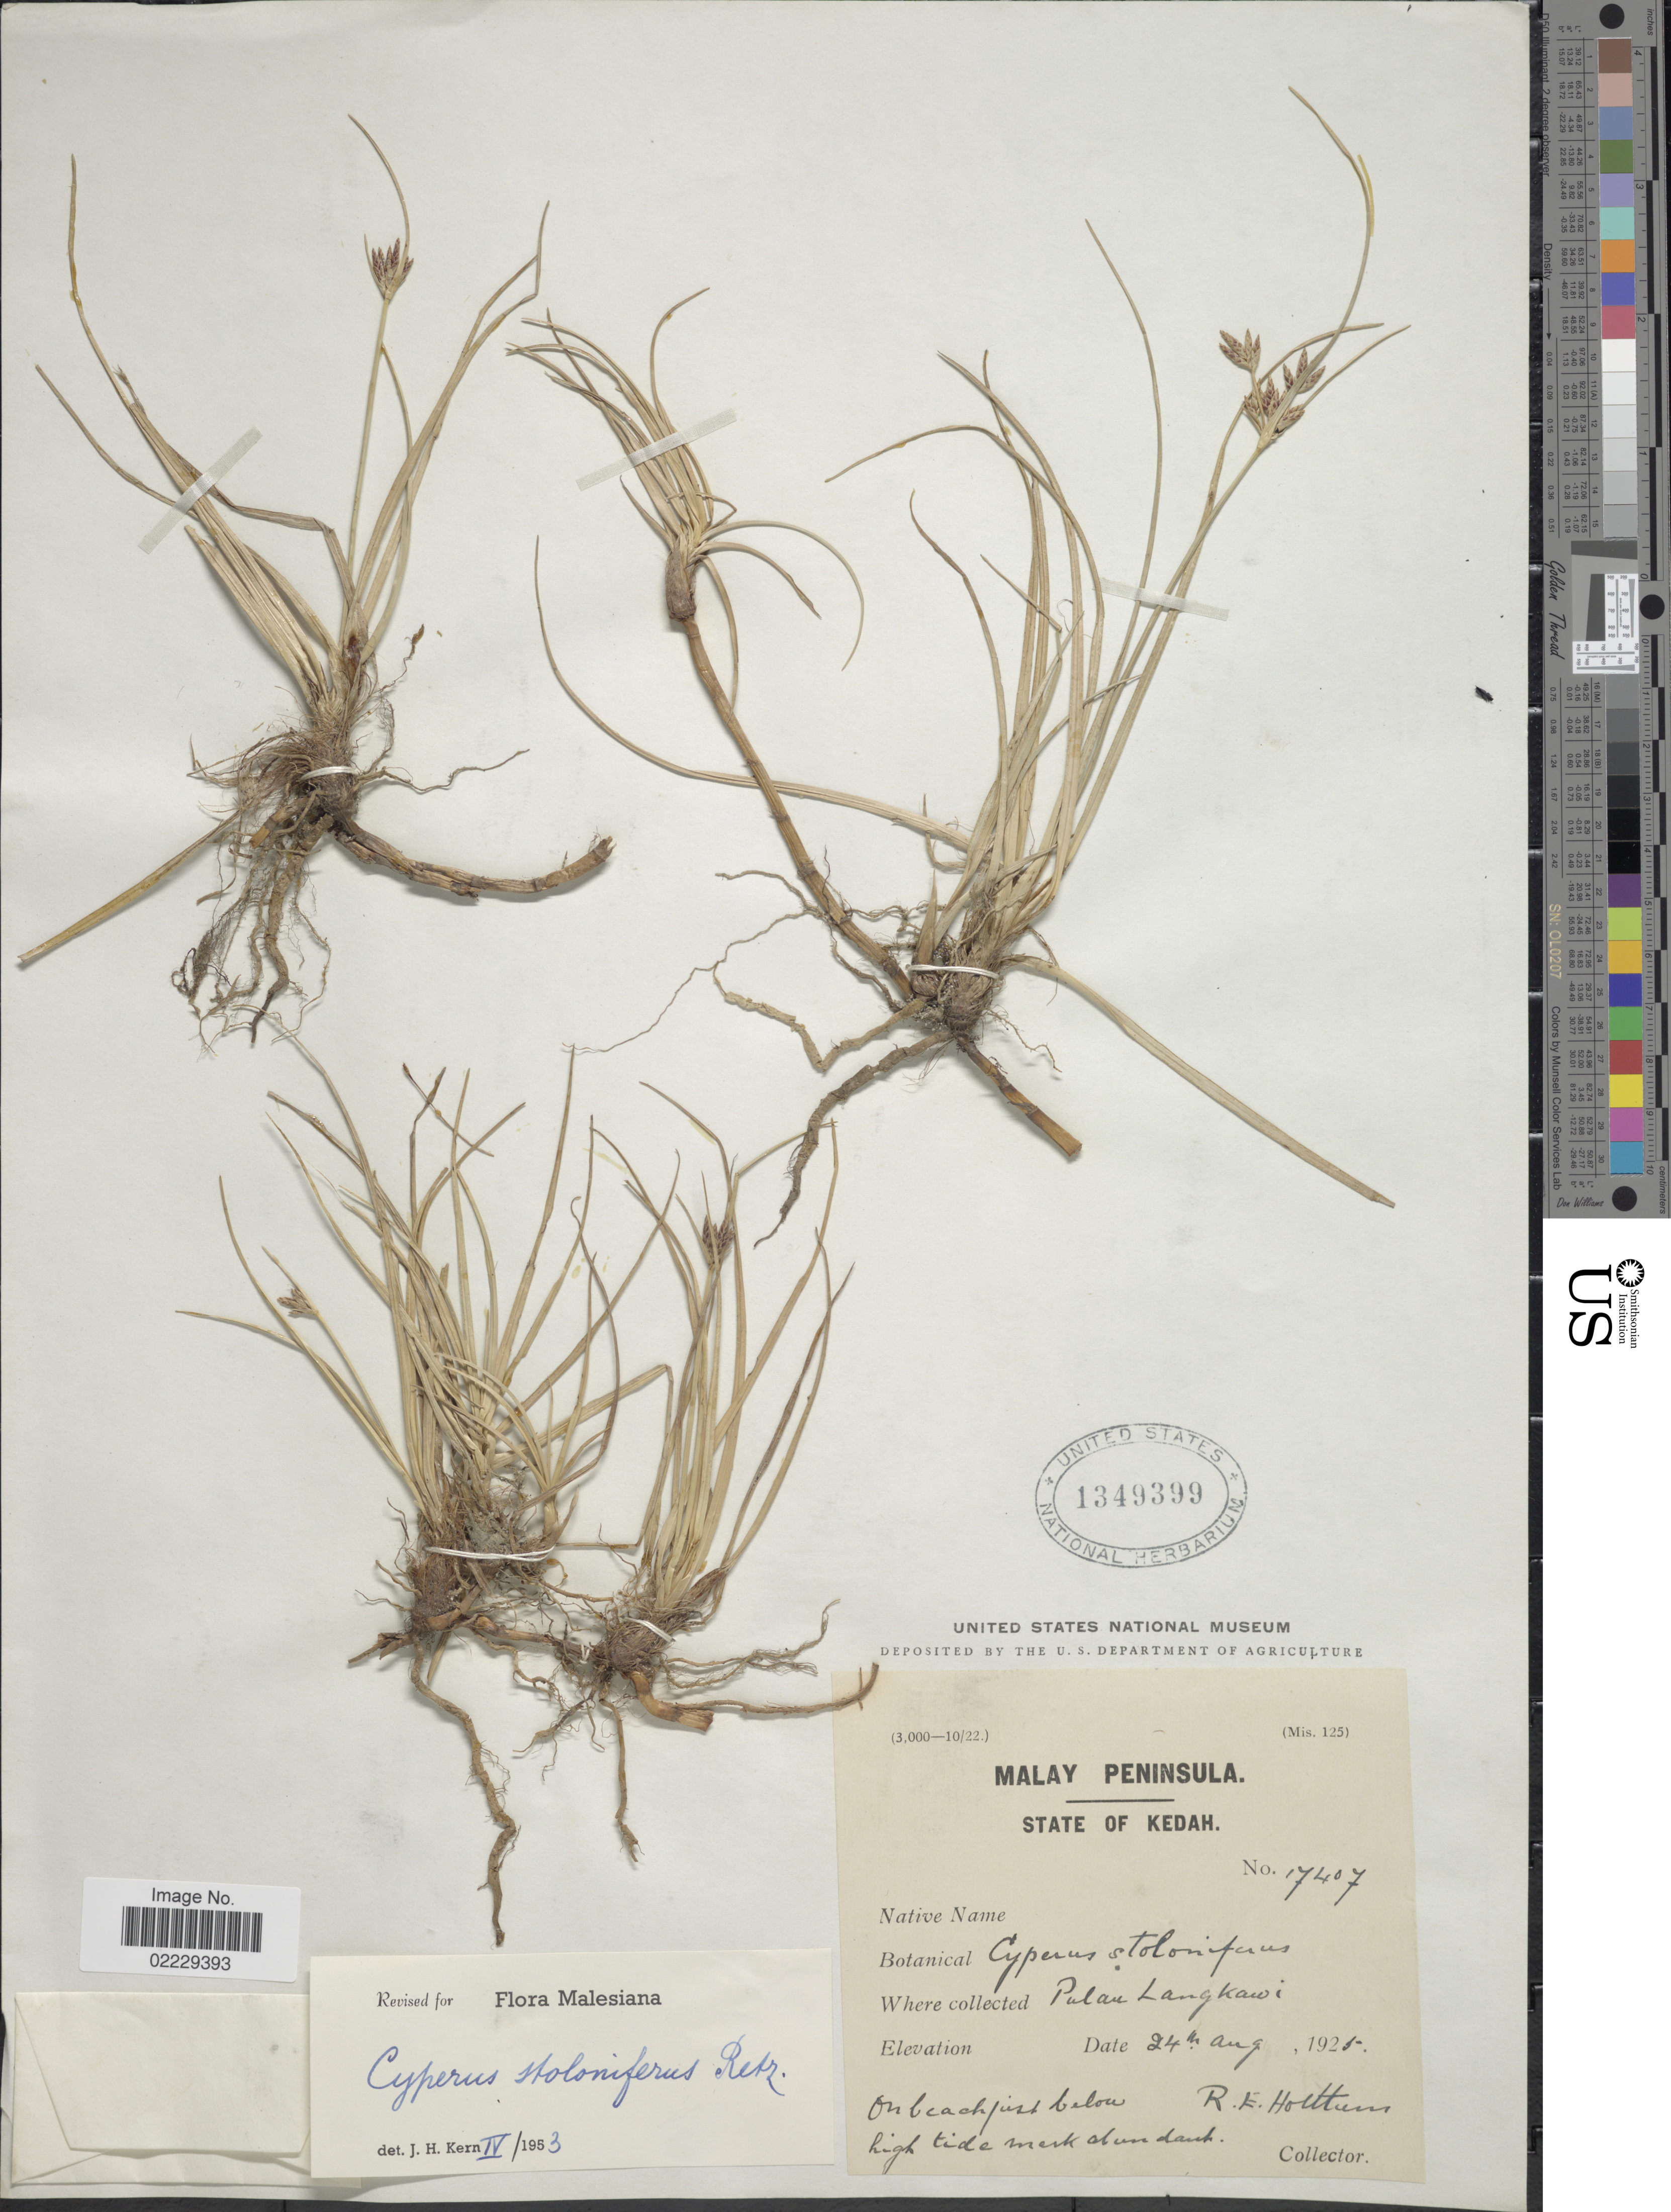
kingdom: Plantae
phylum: Tracheophyta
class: Liliopsida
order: Poales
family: Cyperaceae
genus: Cyperus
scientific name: Cyperus stoloniferus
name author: Retz.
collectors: R. E. Holttum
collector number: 17407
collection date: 1925-08-24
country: Malaysia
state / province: Kedah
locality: Malay Peninsula, Pulan Langkawi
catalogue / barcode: US 1349399